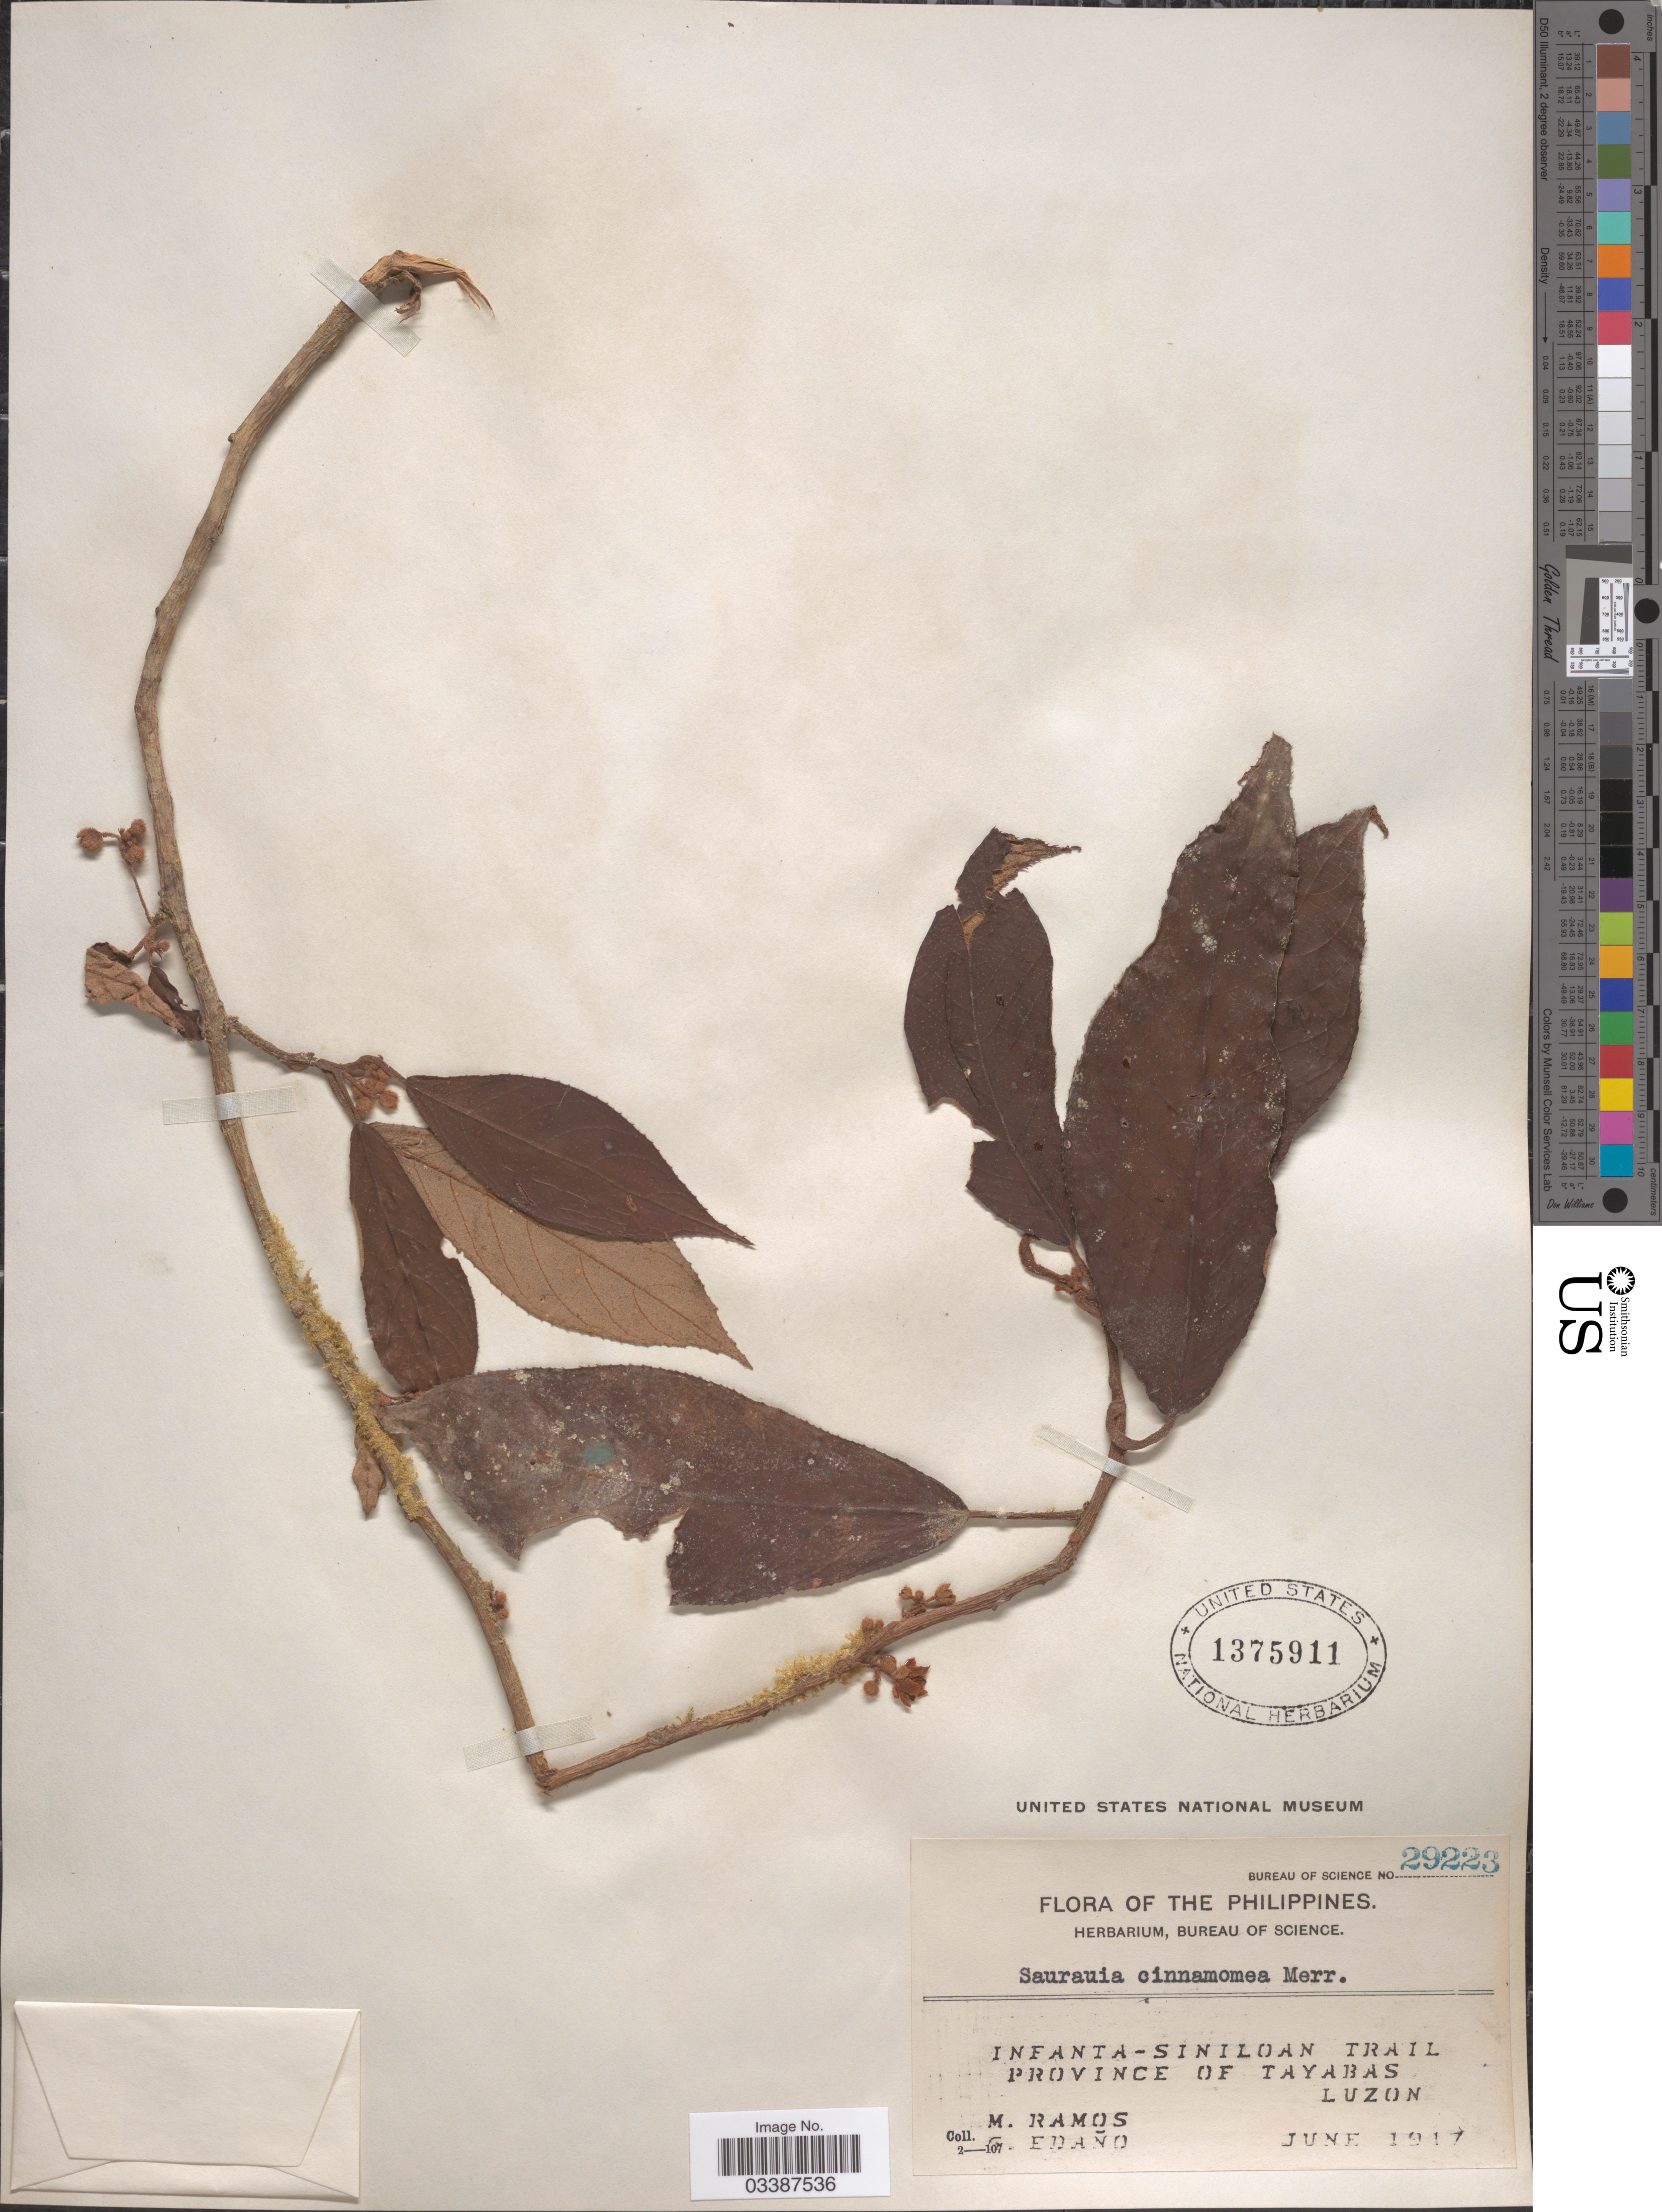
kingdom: Plantae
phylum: Tracheophyta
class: Magnoliopsida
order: Ericales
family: Actinidiaceae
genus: Saurauia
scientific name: Saurauia cinnamomea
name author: Merr.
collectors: M. Ramos & G. Edaño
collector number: Bureau of Science 29223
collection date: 1917-06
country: Philippines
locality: Infanta - Siniloan Trail, Province of Tayabas, Luzon.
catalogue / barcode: US 1375911